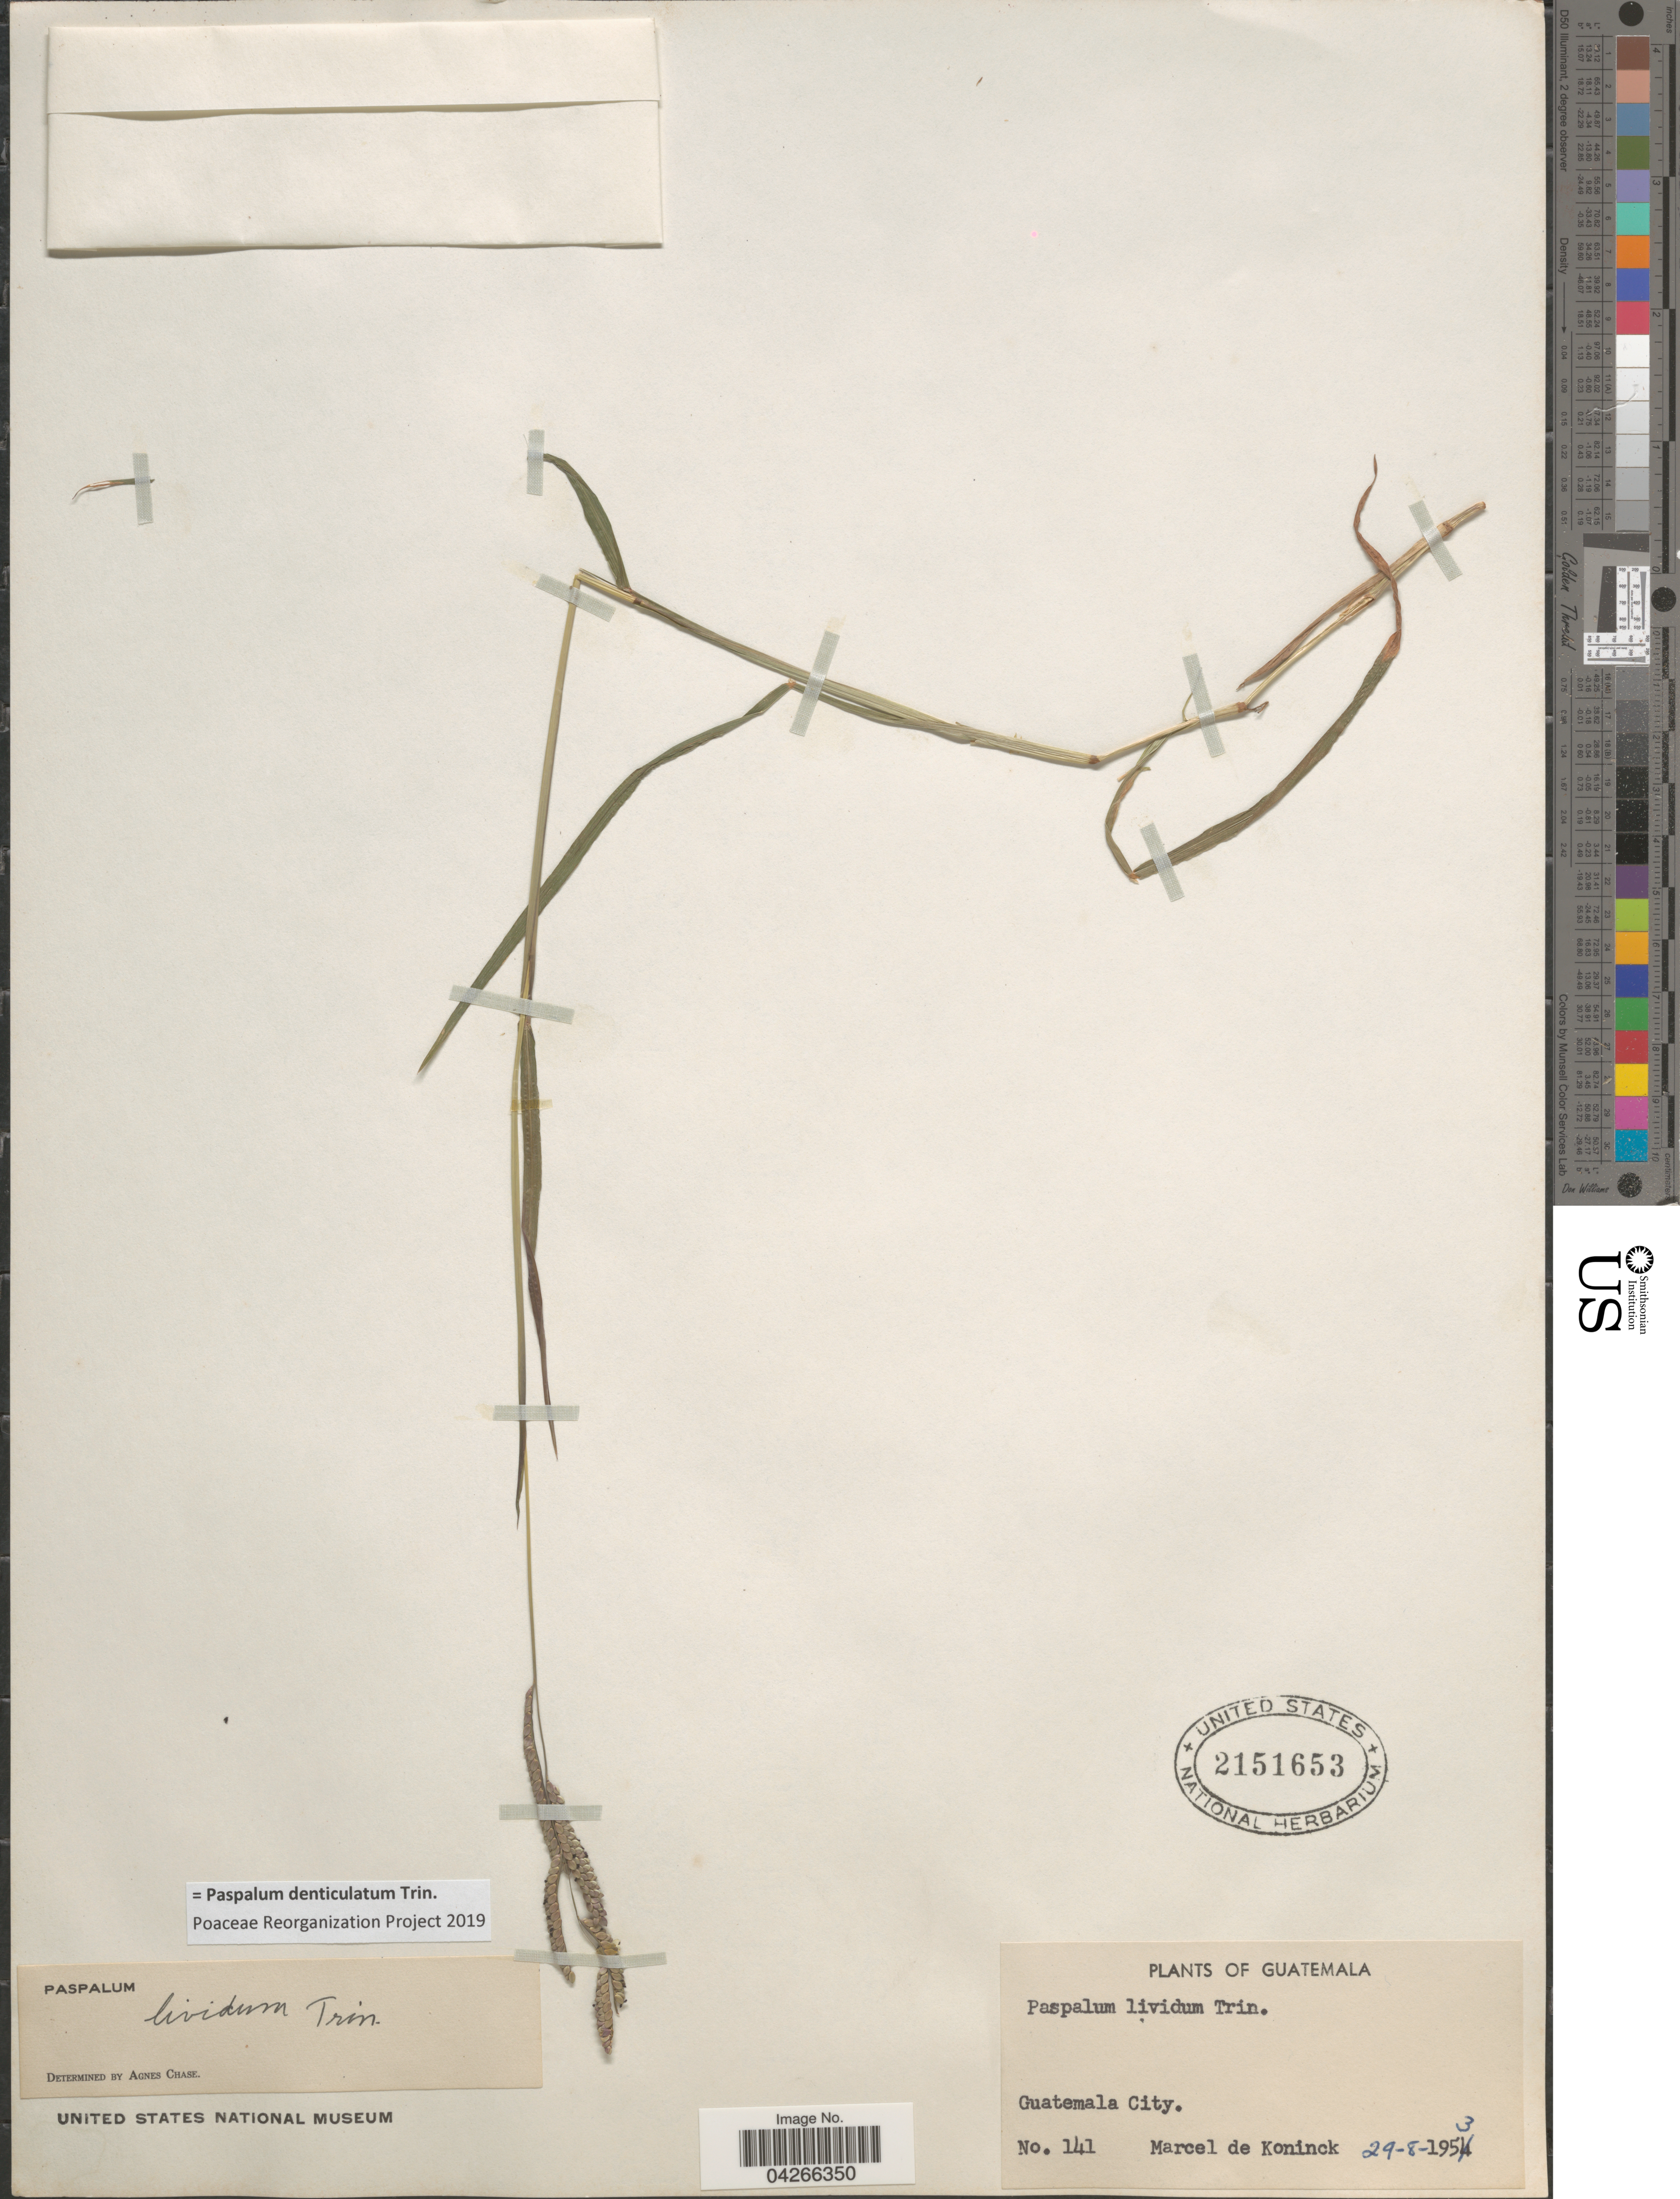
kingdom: Plantae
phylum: Tracheophyta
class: Liliopsida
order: Poales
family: Poaceae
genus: Paspalum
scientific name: Paspalum denticulatum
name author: Trin.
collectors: M. Koninck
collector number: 141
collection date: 1953-08-29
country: Guatemala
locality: Guatemala City.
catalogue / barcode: US 2151653